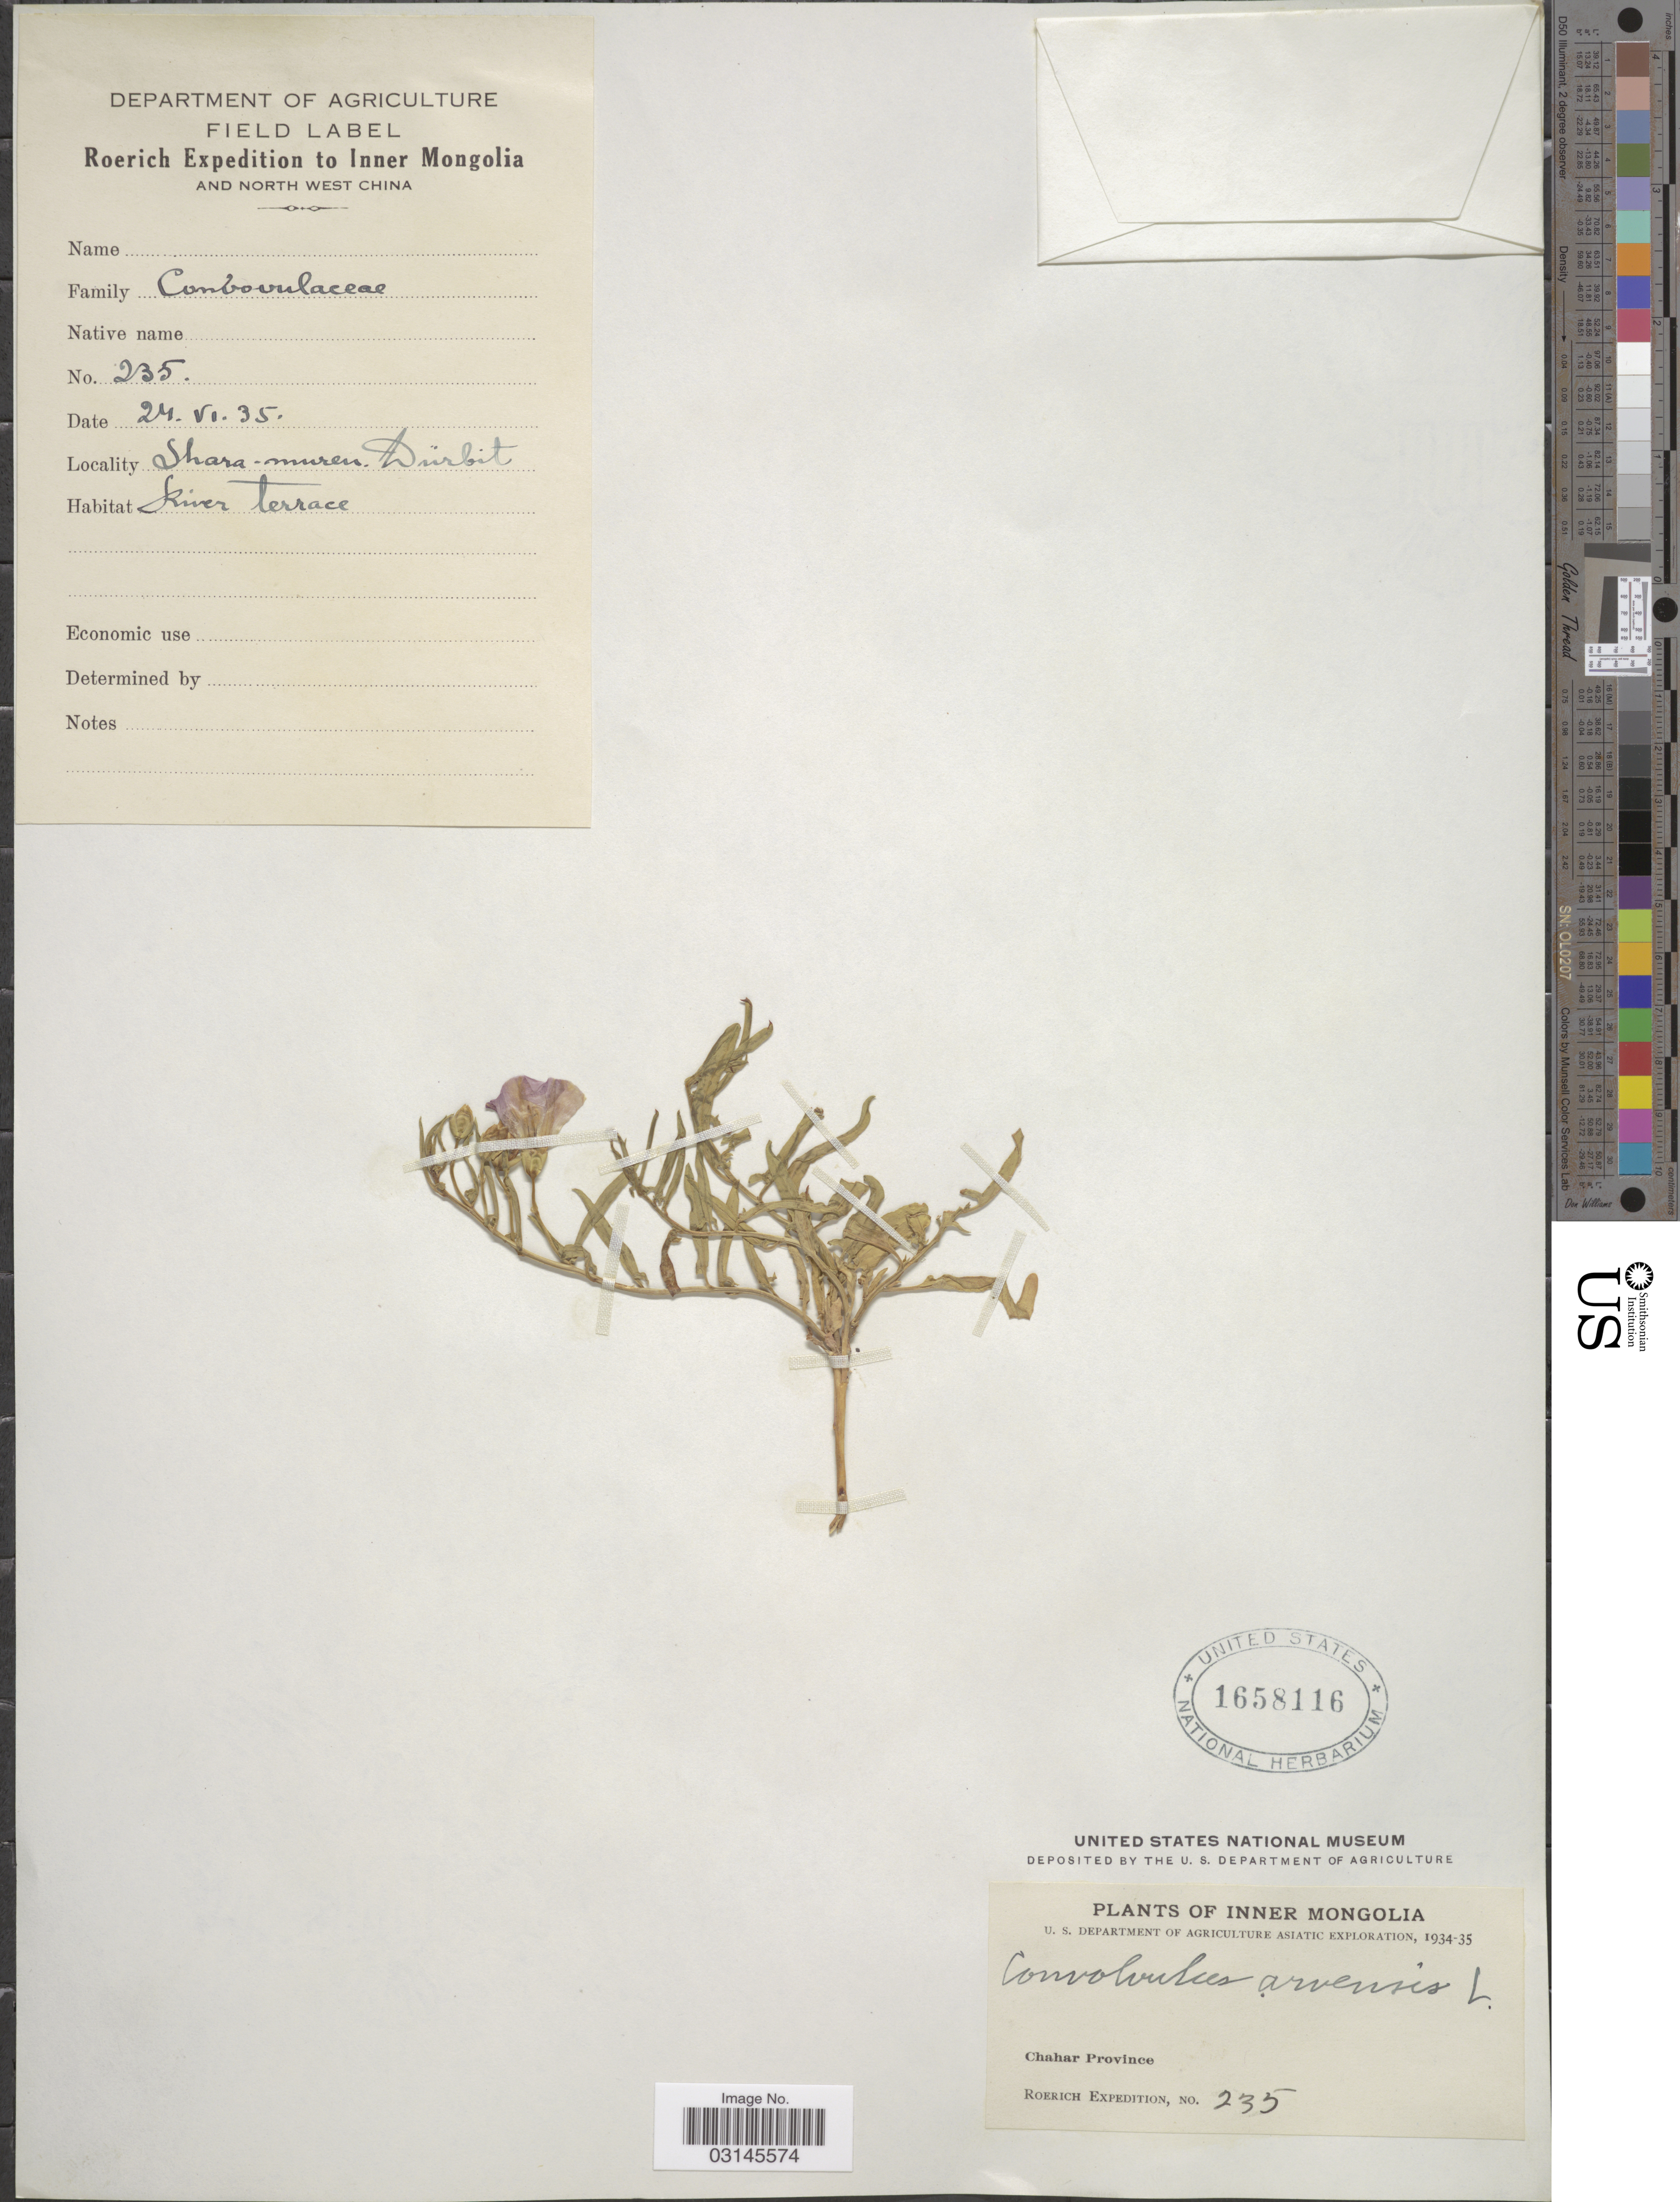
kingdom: Plantae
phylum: Tracheophyta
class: Magnoliopsida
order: Solanales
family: Convolvulaceae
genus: Convolvulus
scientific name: Convolvulus arvensis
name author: L.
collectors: -. Roerich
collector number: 235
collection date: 1935-06-24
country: China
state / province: Nei Monggol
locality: Inner Mongolia. Chahar Province. North West China. Shara-muren. Dürbit.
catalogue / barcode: US 1658116